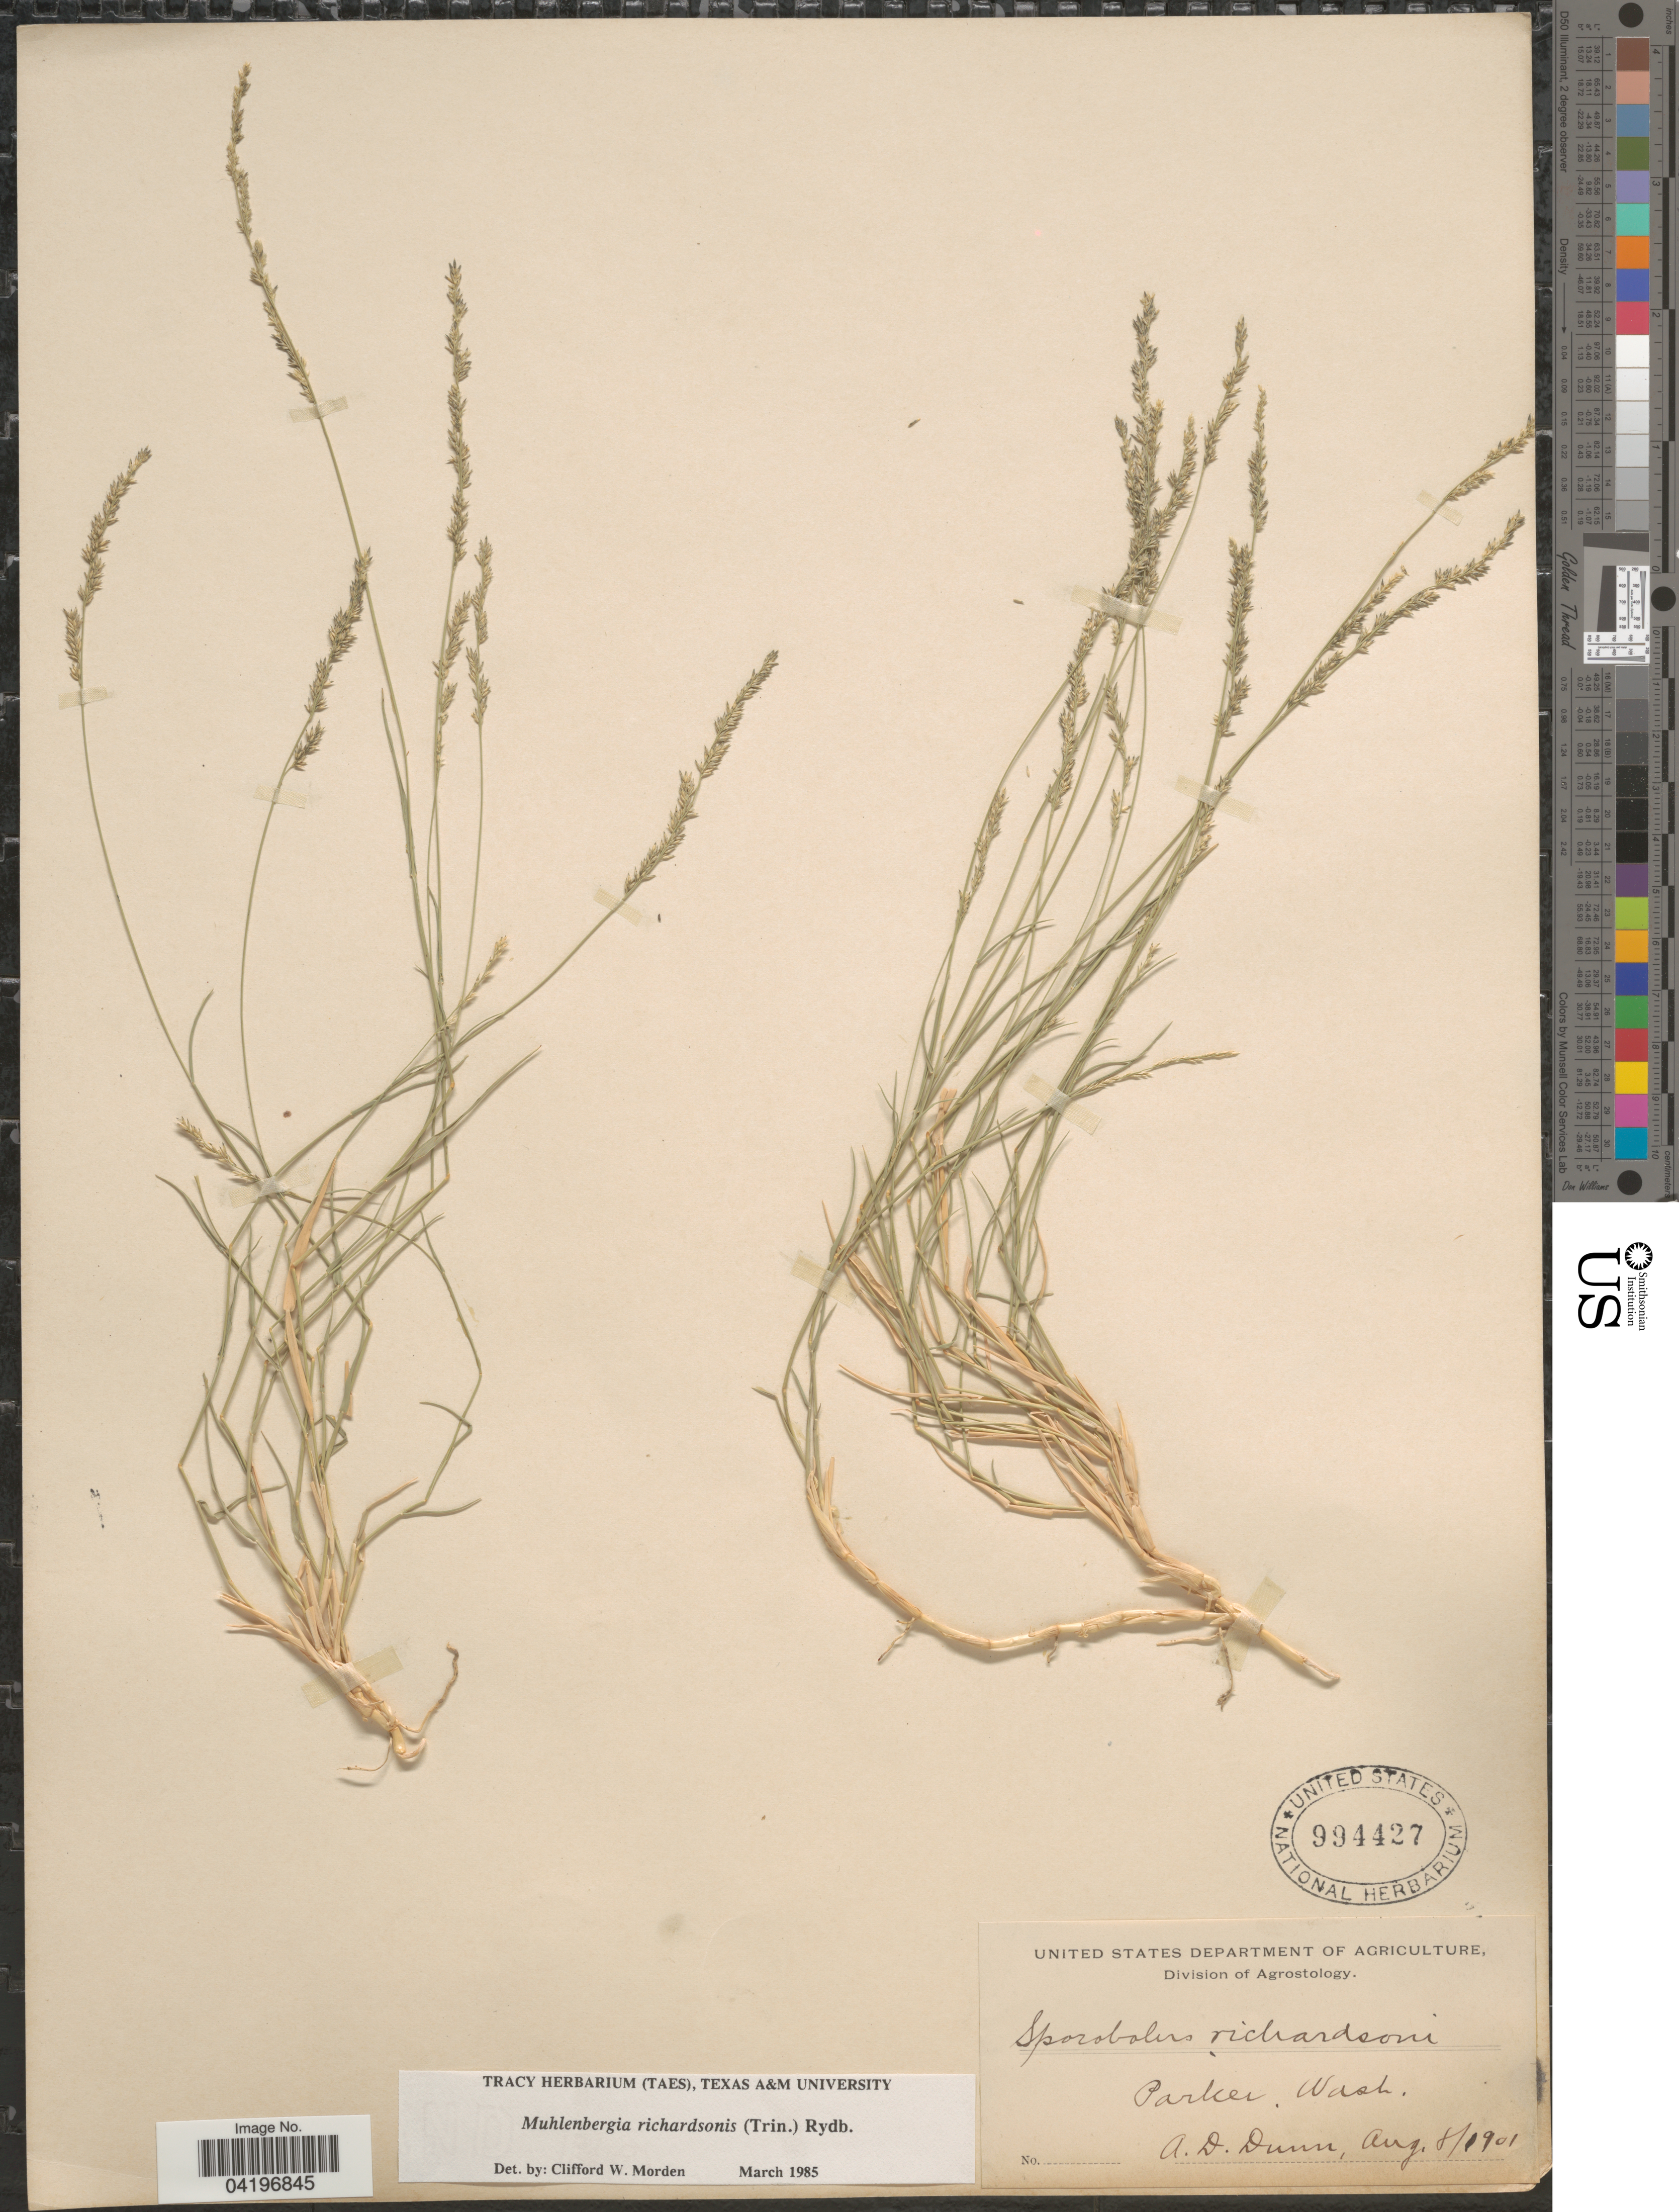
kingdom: Plantae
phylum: Tracheophyta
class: Liliopsida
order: Poales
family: Poaceae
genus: Muhlenbergia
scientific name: Muhlenbergia richardsonis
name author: (Trin.) Rydb.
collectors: A. Dunn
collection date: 1901-08-08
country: United States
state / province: Washington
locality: Parker.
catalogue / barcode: US 994427